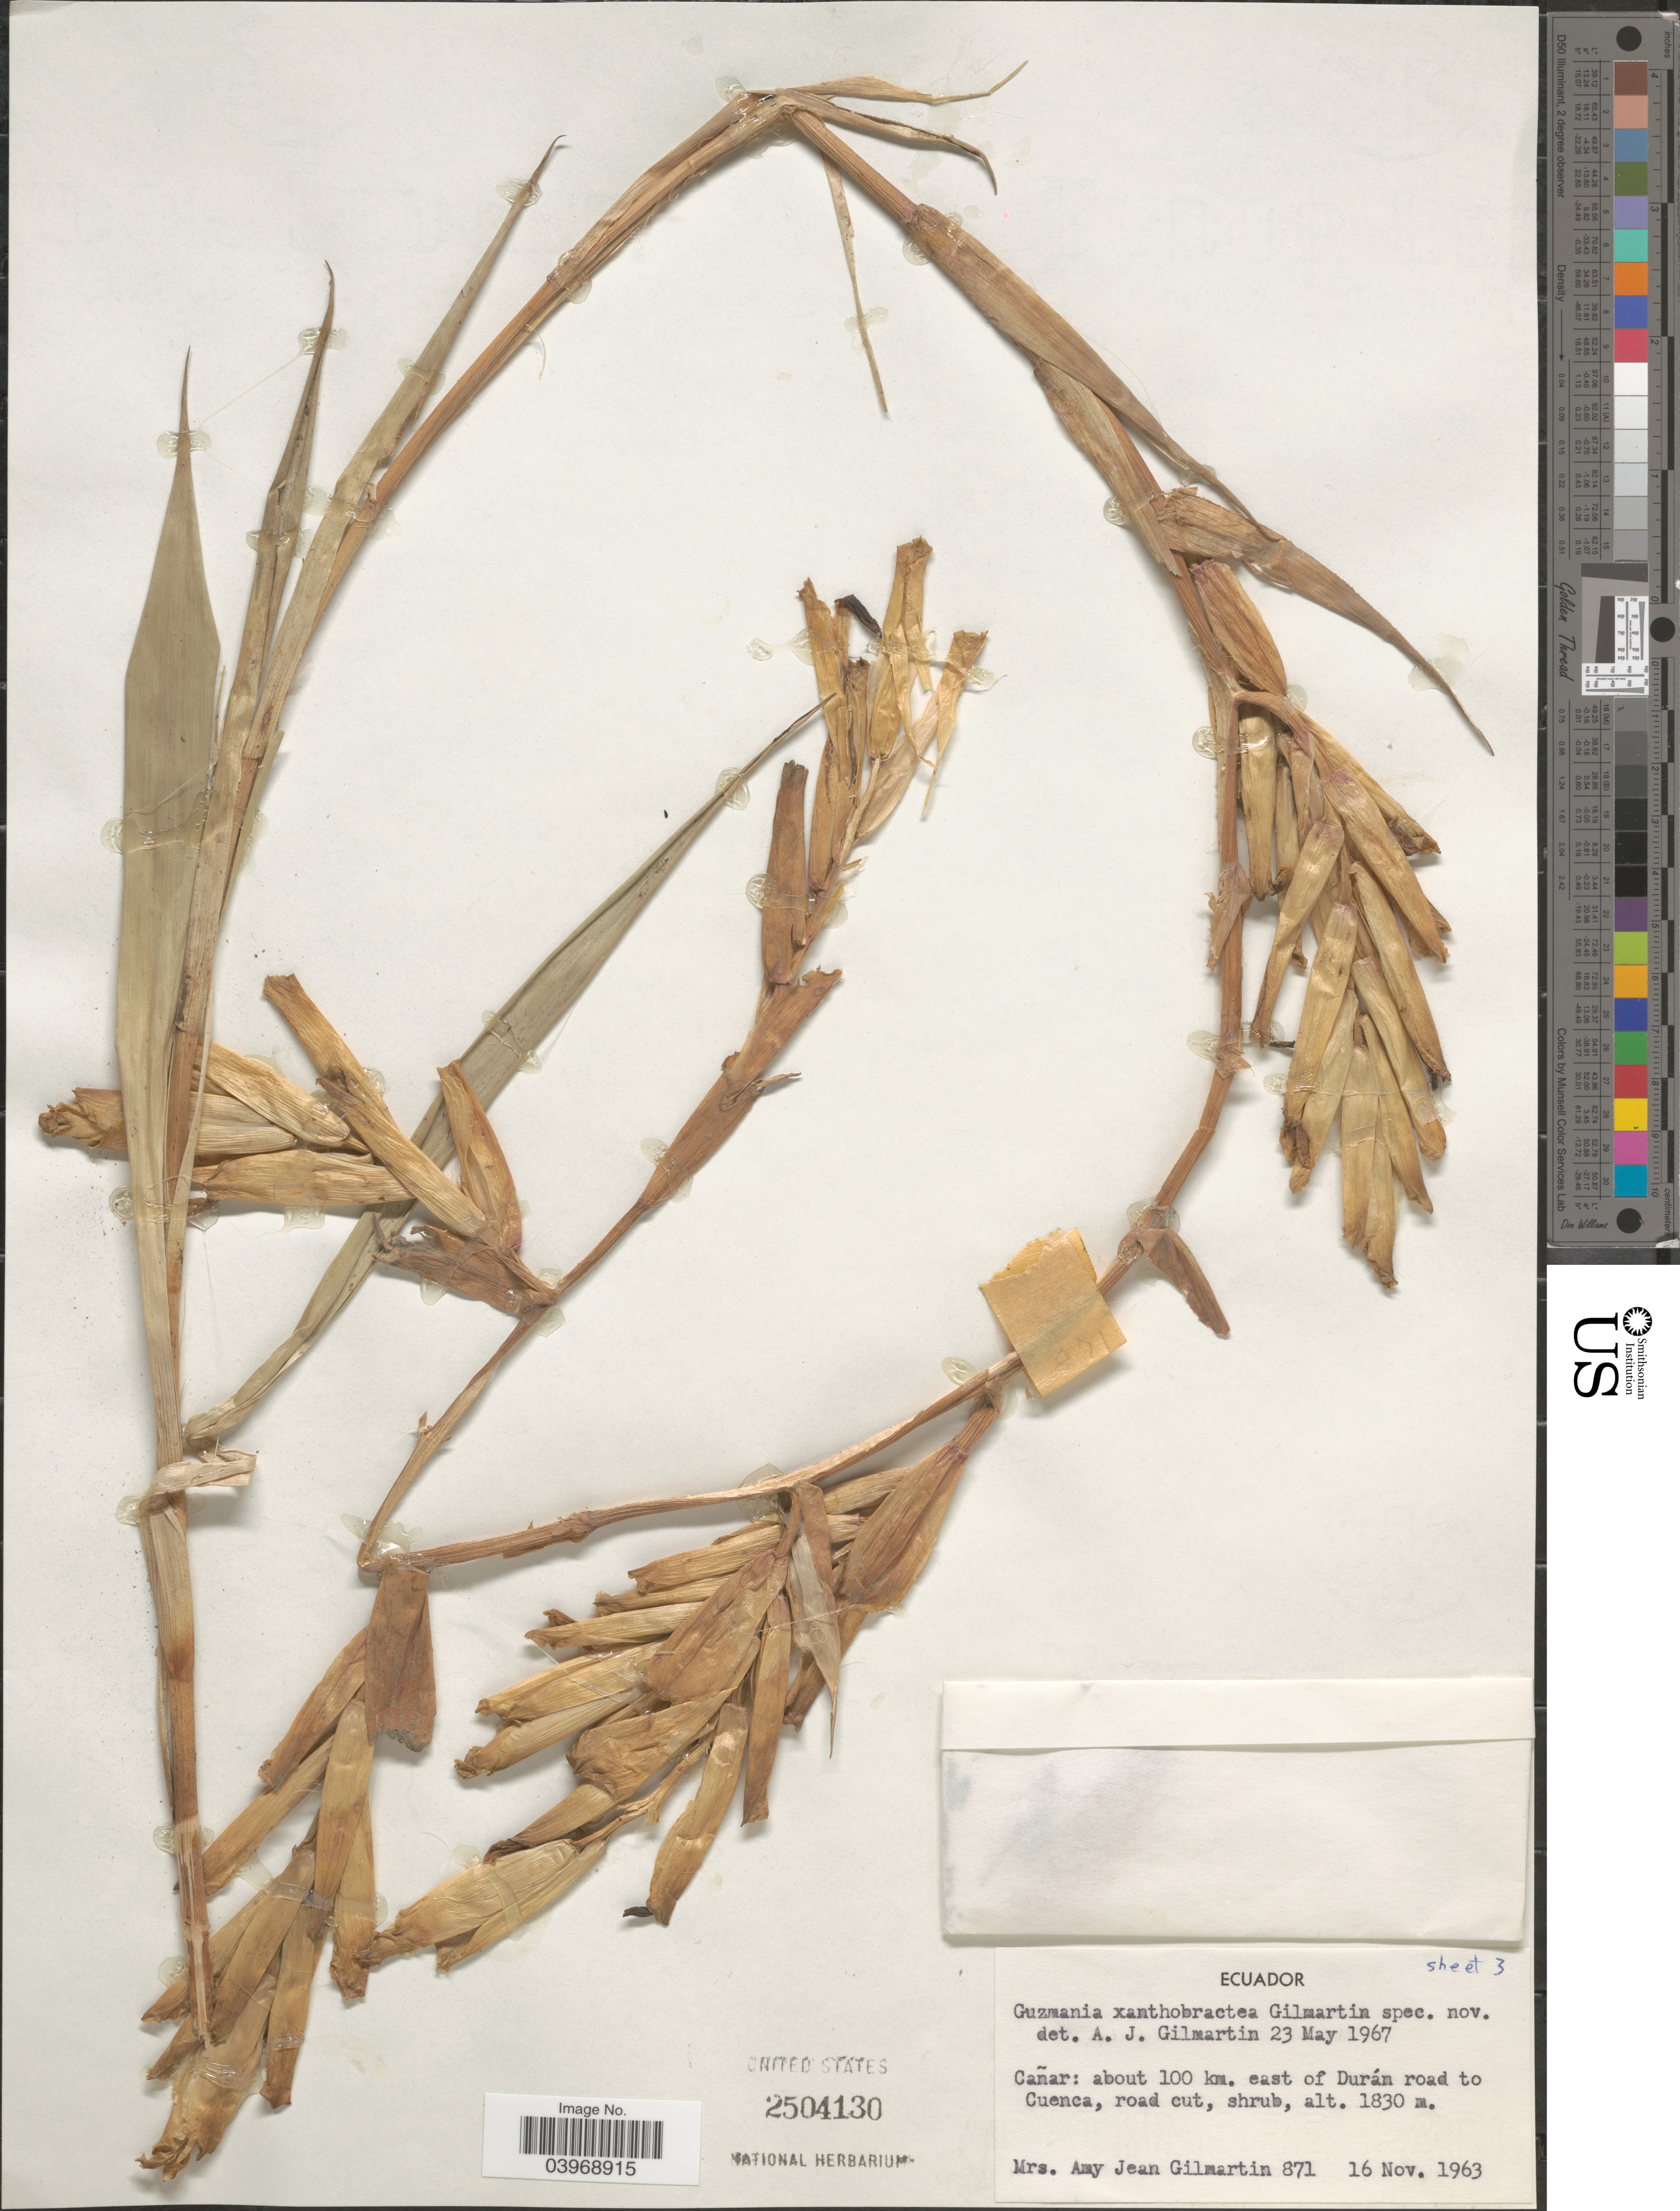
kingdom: Plantae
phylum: Tracheophyta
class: Liliopsida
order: Poales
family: Bromeliaceae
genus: Guzmania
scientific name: Guzmania xanthobractea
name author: Gilmartin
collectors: A. J. Gilmartin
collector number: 871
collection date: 1963-11-16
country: Ecuador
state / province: Cañar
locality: About 100 km. east of Durán road to Cuenca.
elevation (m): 1830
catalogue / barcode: US 2504130